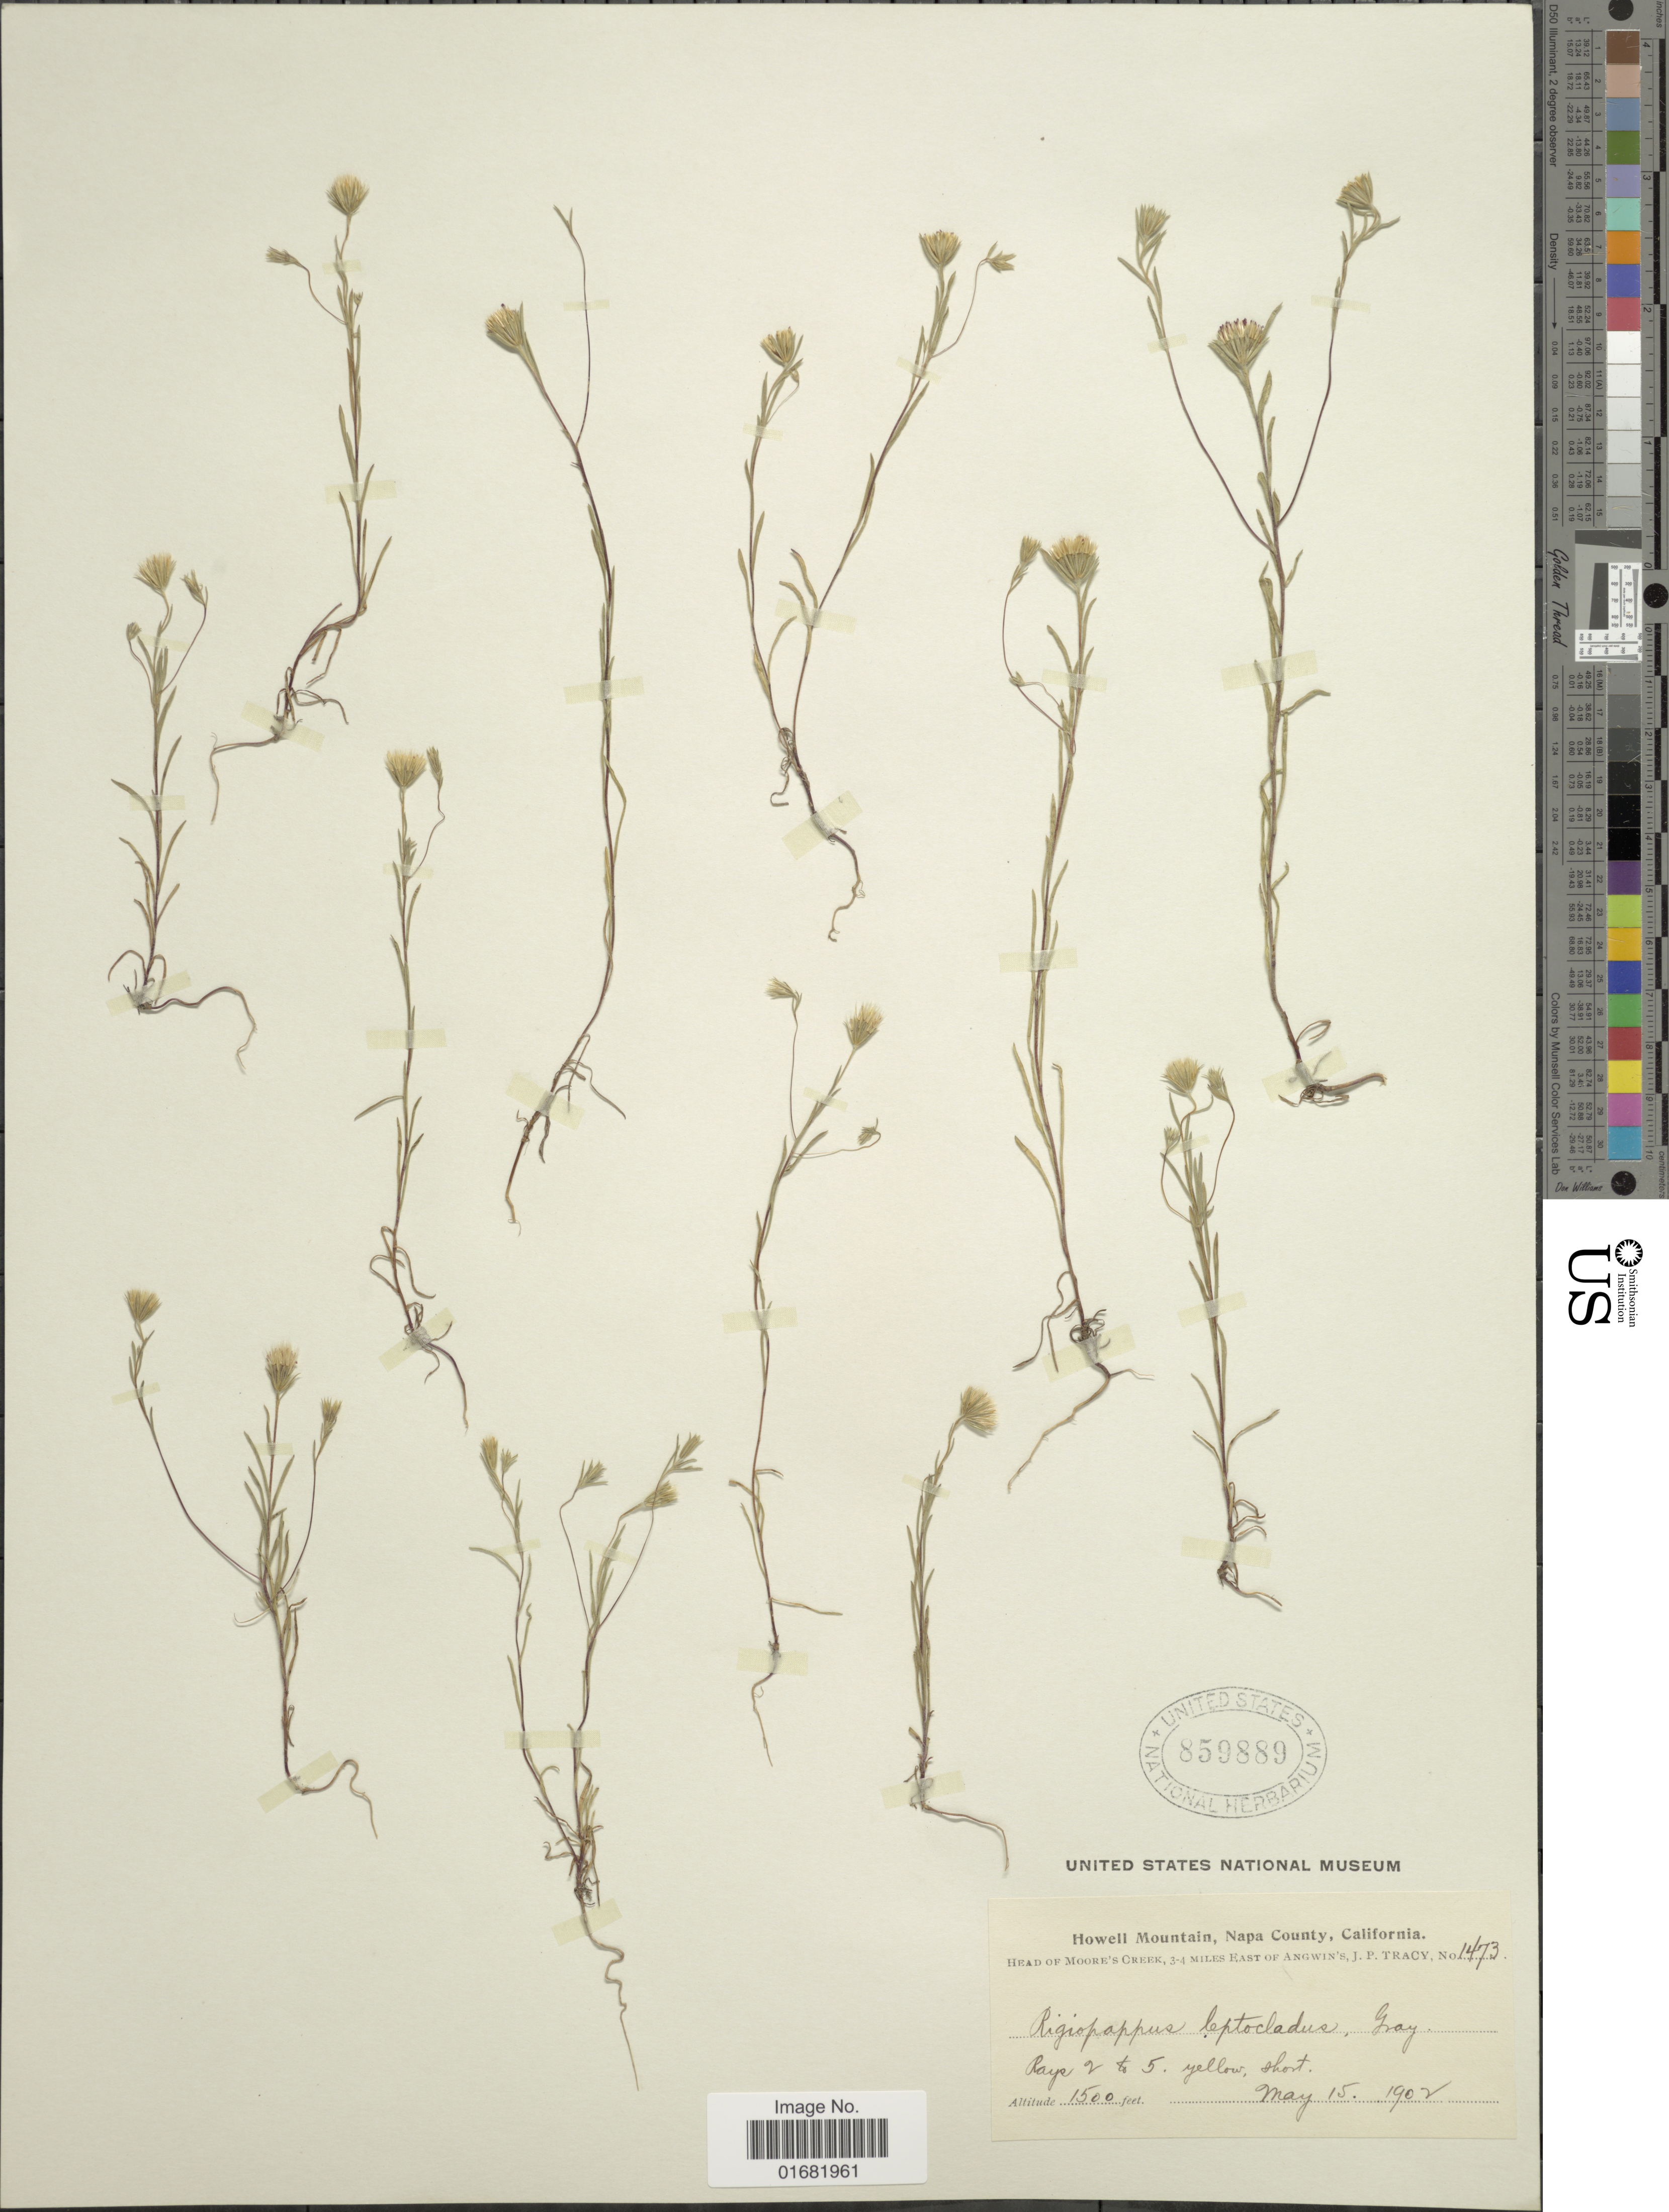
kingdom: Plantae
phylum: Tracheophyta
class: Magnoliopsida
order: Asterales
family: Asteraceae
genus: Rigiopappus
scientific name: Rigiopappus leptocladus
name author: A. Gray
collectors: J. Tracy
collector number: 1473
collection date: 1902-05-15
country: United States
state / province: California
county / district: Napa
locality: Howell Mountain, Napa County. Head of Moore's Creek, 3-4 miles East of Angwin's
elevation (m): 1500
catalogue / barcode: US 859889